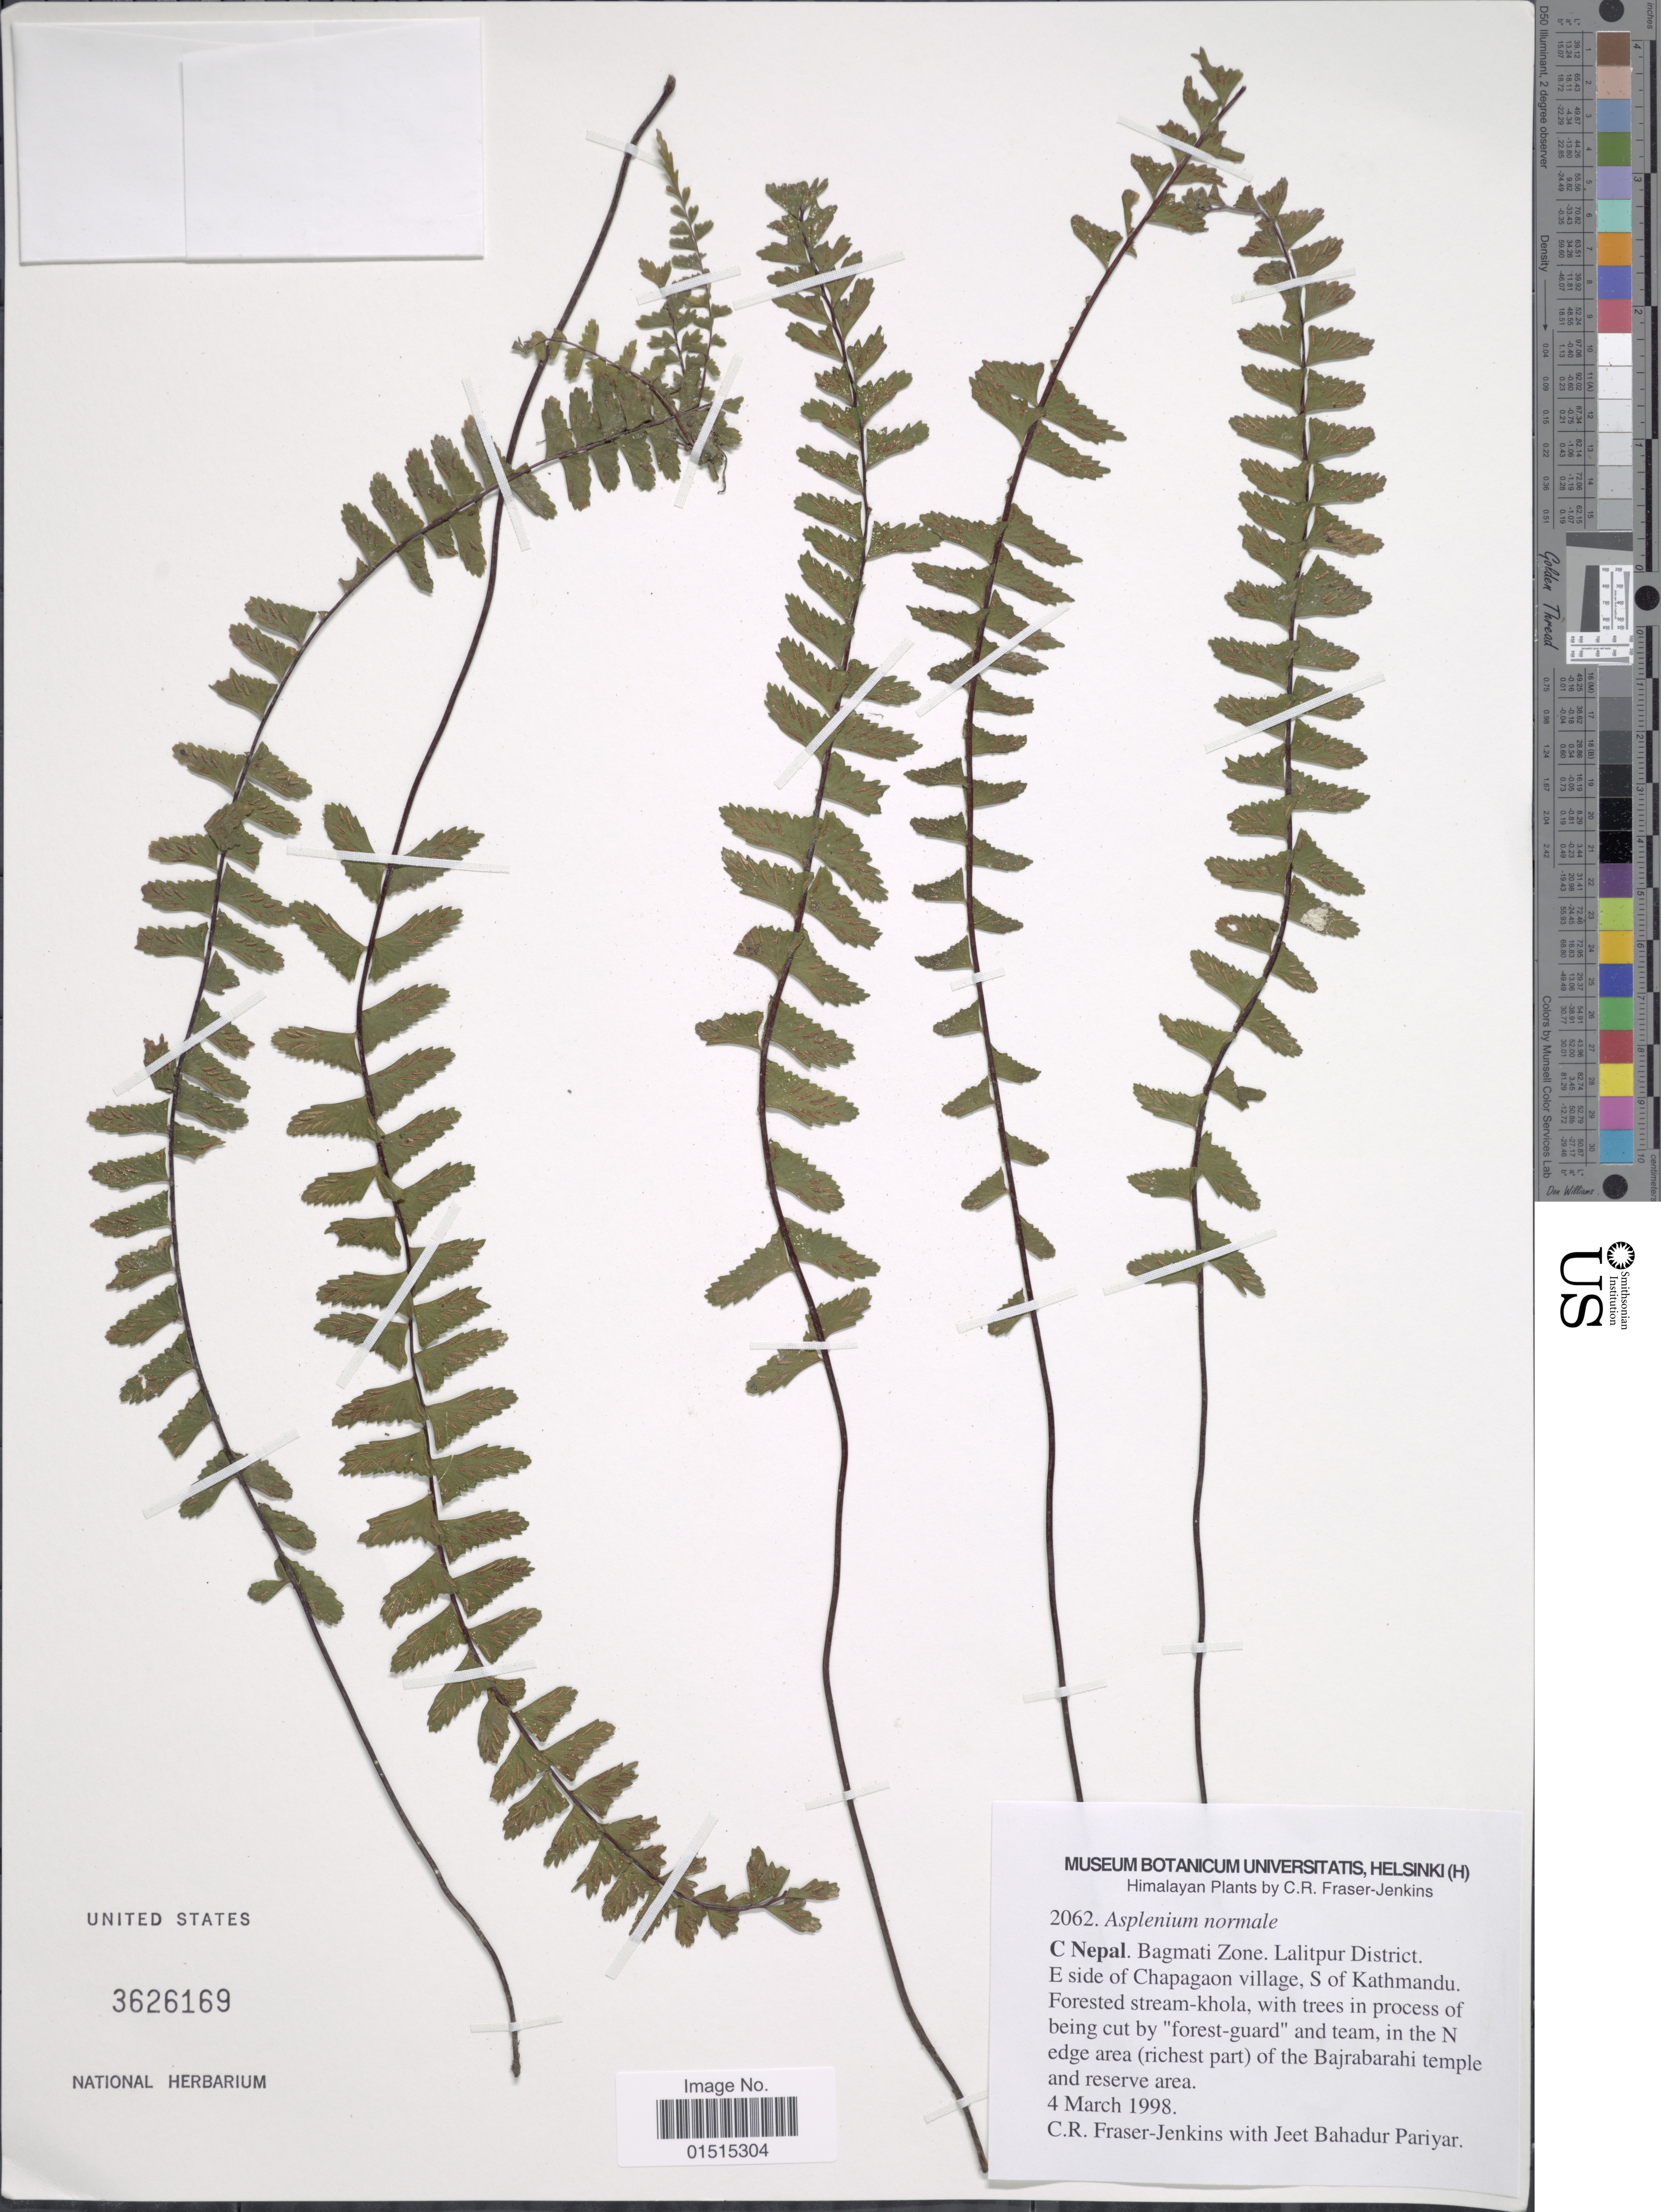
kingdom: Plantae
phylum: Tracheophyta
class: Polypodiopsida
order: Polypodiales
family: Aspleniaceae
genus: Asplenium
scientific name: Asplenium normale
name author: D. Don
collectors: C. R. Fraser-Jenkins & J. Pariyar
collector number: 2062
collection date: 1998-03-04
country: Nepal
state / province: Bagmati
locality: C Nepal, Bagmati Zone. Lalitpur District. E side of Chapagaon village, S of Kathmandu. Forested stream-khola, with trees in process of being cut by " forest guard" and team, in the N edge area (richest part) of the Bajrabarahi temple and reserve area. Himalayan Plants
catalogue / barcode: US 3626169